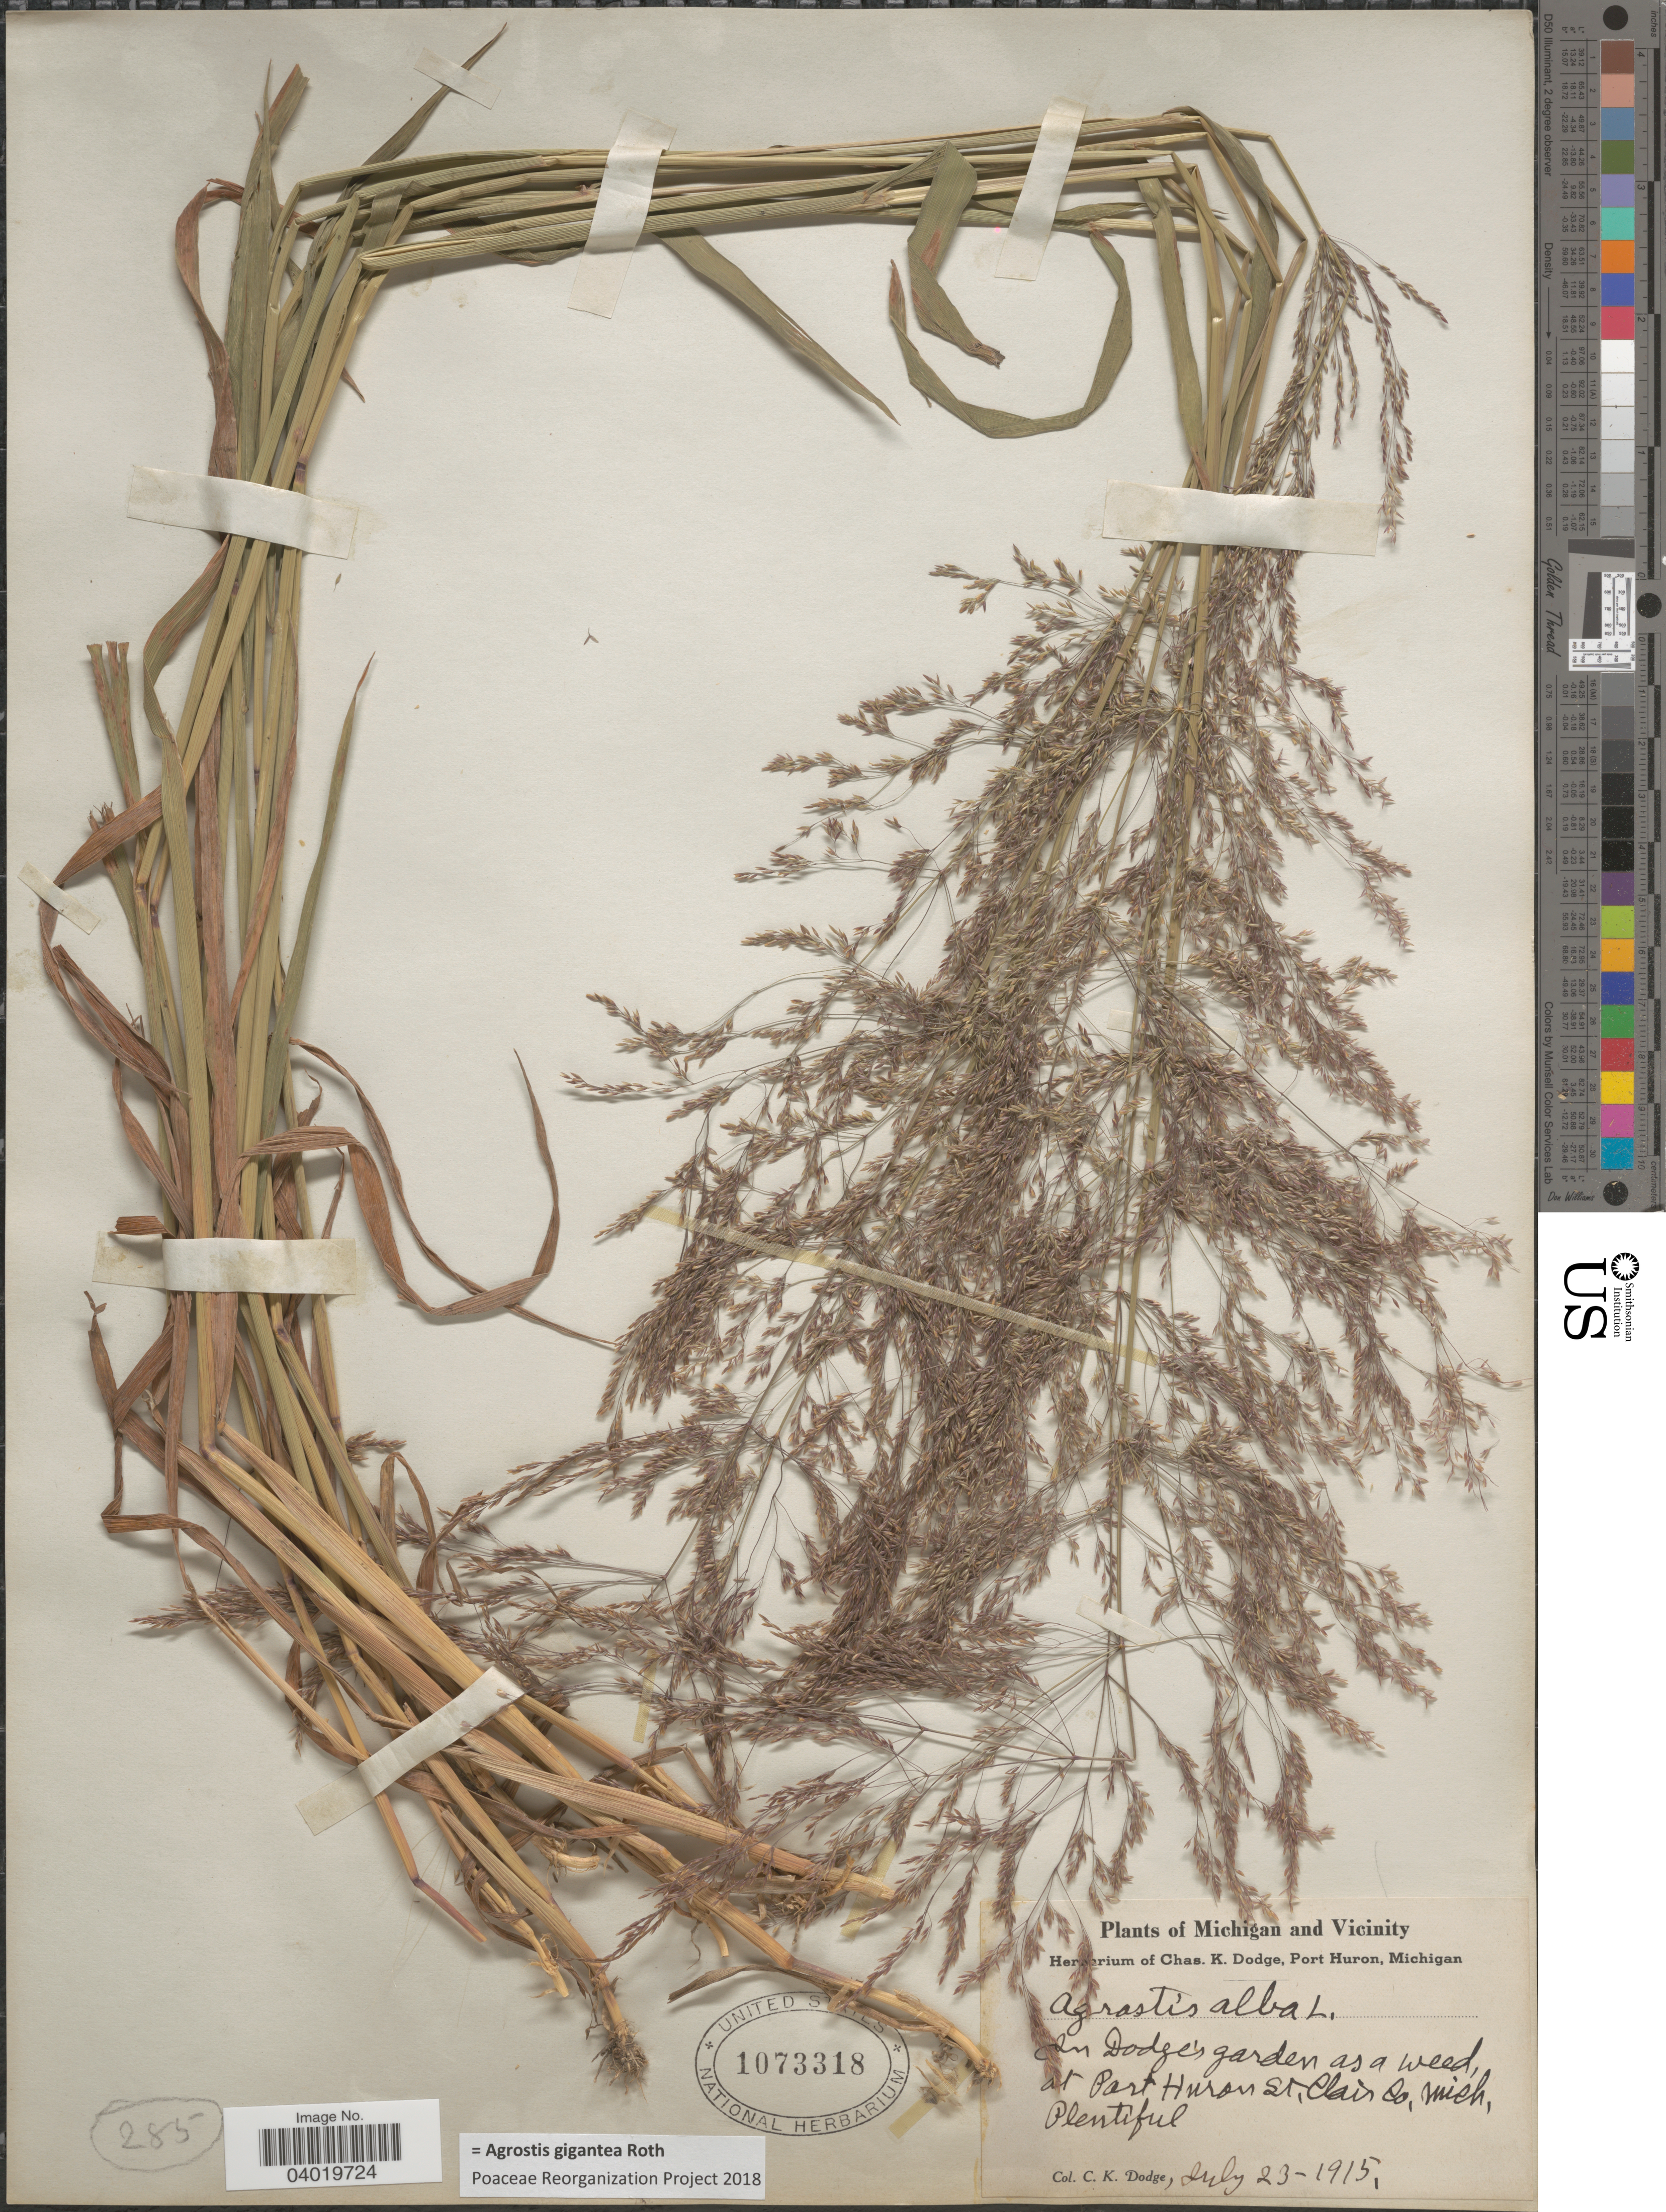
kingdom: Plantae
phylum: Tracheophyta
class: Liliopsida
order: Poales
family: Poaceae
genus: Agrostis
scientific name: Agrostis gigantea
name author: Roth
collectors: C. Dodge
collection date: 1915-07-23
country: United States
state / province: Michigan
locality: Michigan and Vicinity. In Dodge's garden, at Port Huron St. Clair Co.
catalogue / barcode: US 1073318